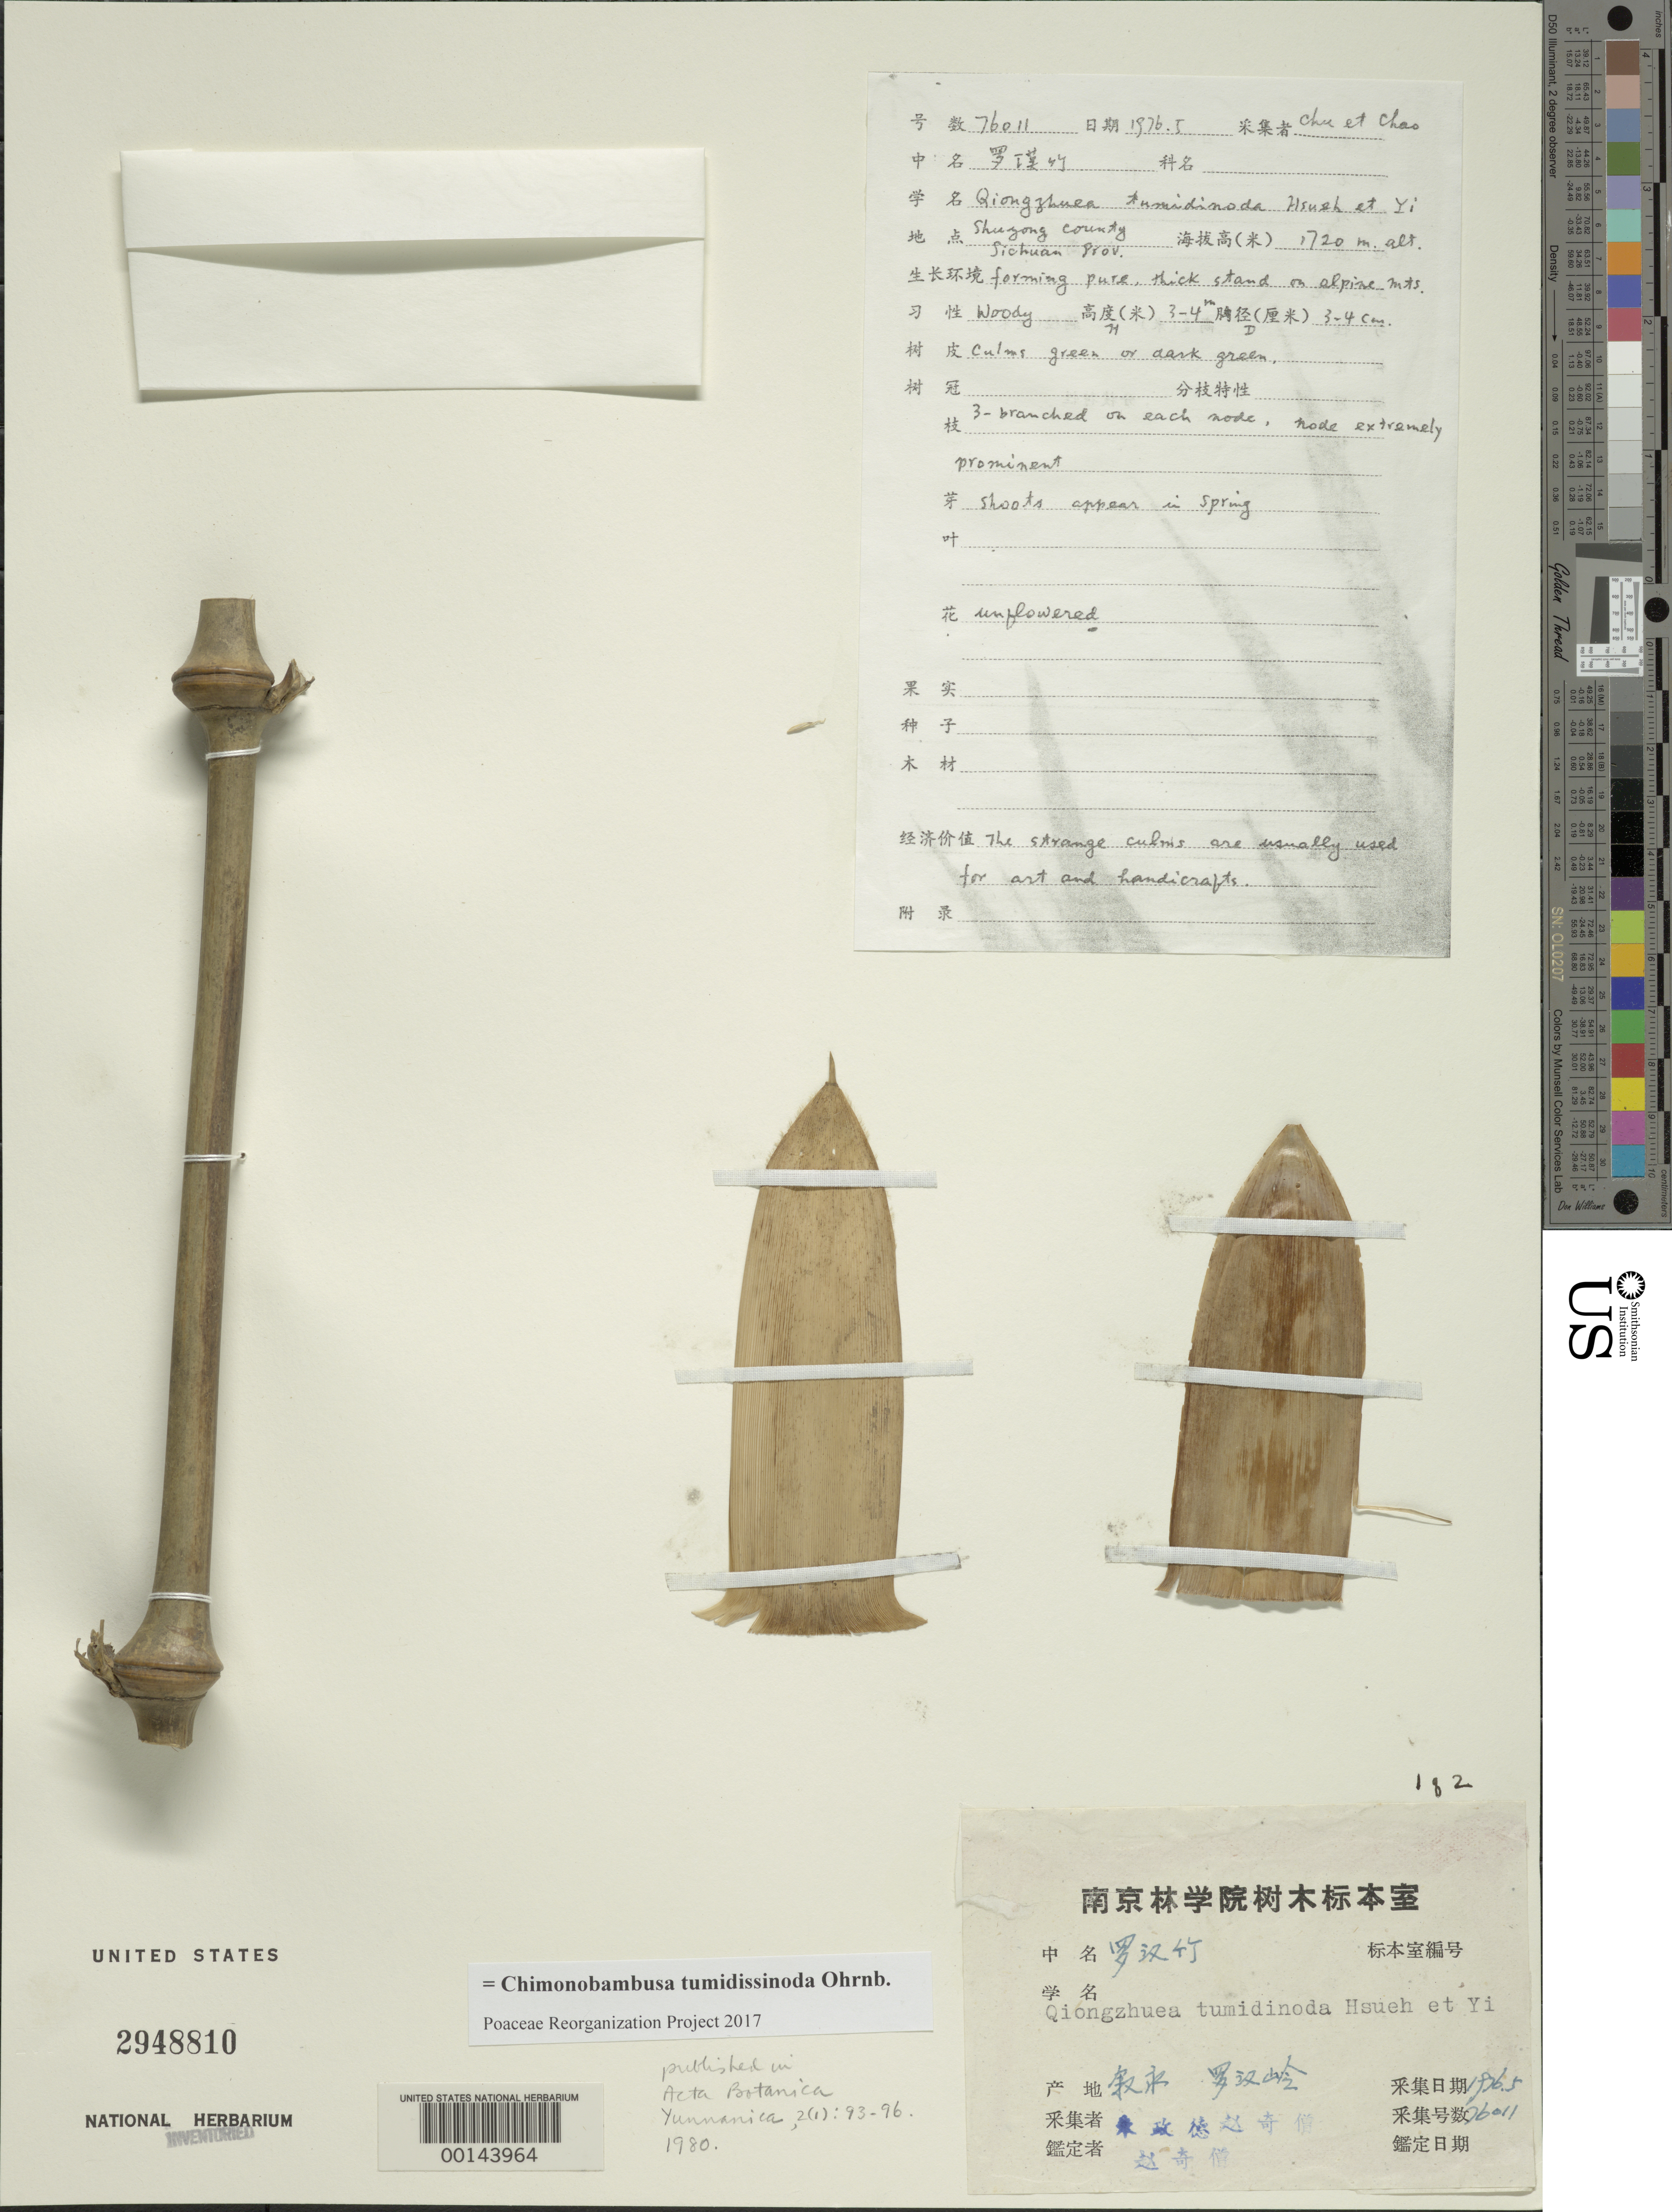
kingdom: Plantae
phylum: Tracheophyta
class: Liliopsida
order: Poales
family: Poaceae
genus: Chimonobambusa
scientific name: Chimonobambusa tumidissinoda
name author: Ohrnberger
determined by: Poaceae Reorganization Project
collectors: C. Chu & C. Chao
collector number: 76011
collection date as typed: May 1976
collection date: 1976-05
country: China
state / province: Sichuan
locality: Sichuan, Shuzong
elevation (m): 1720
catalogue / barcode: US 2948810